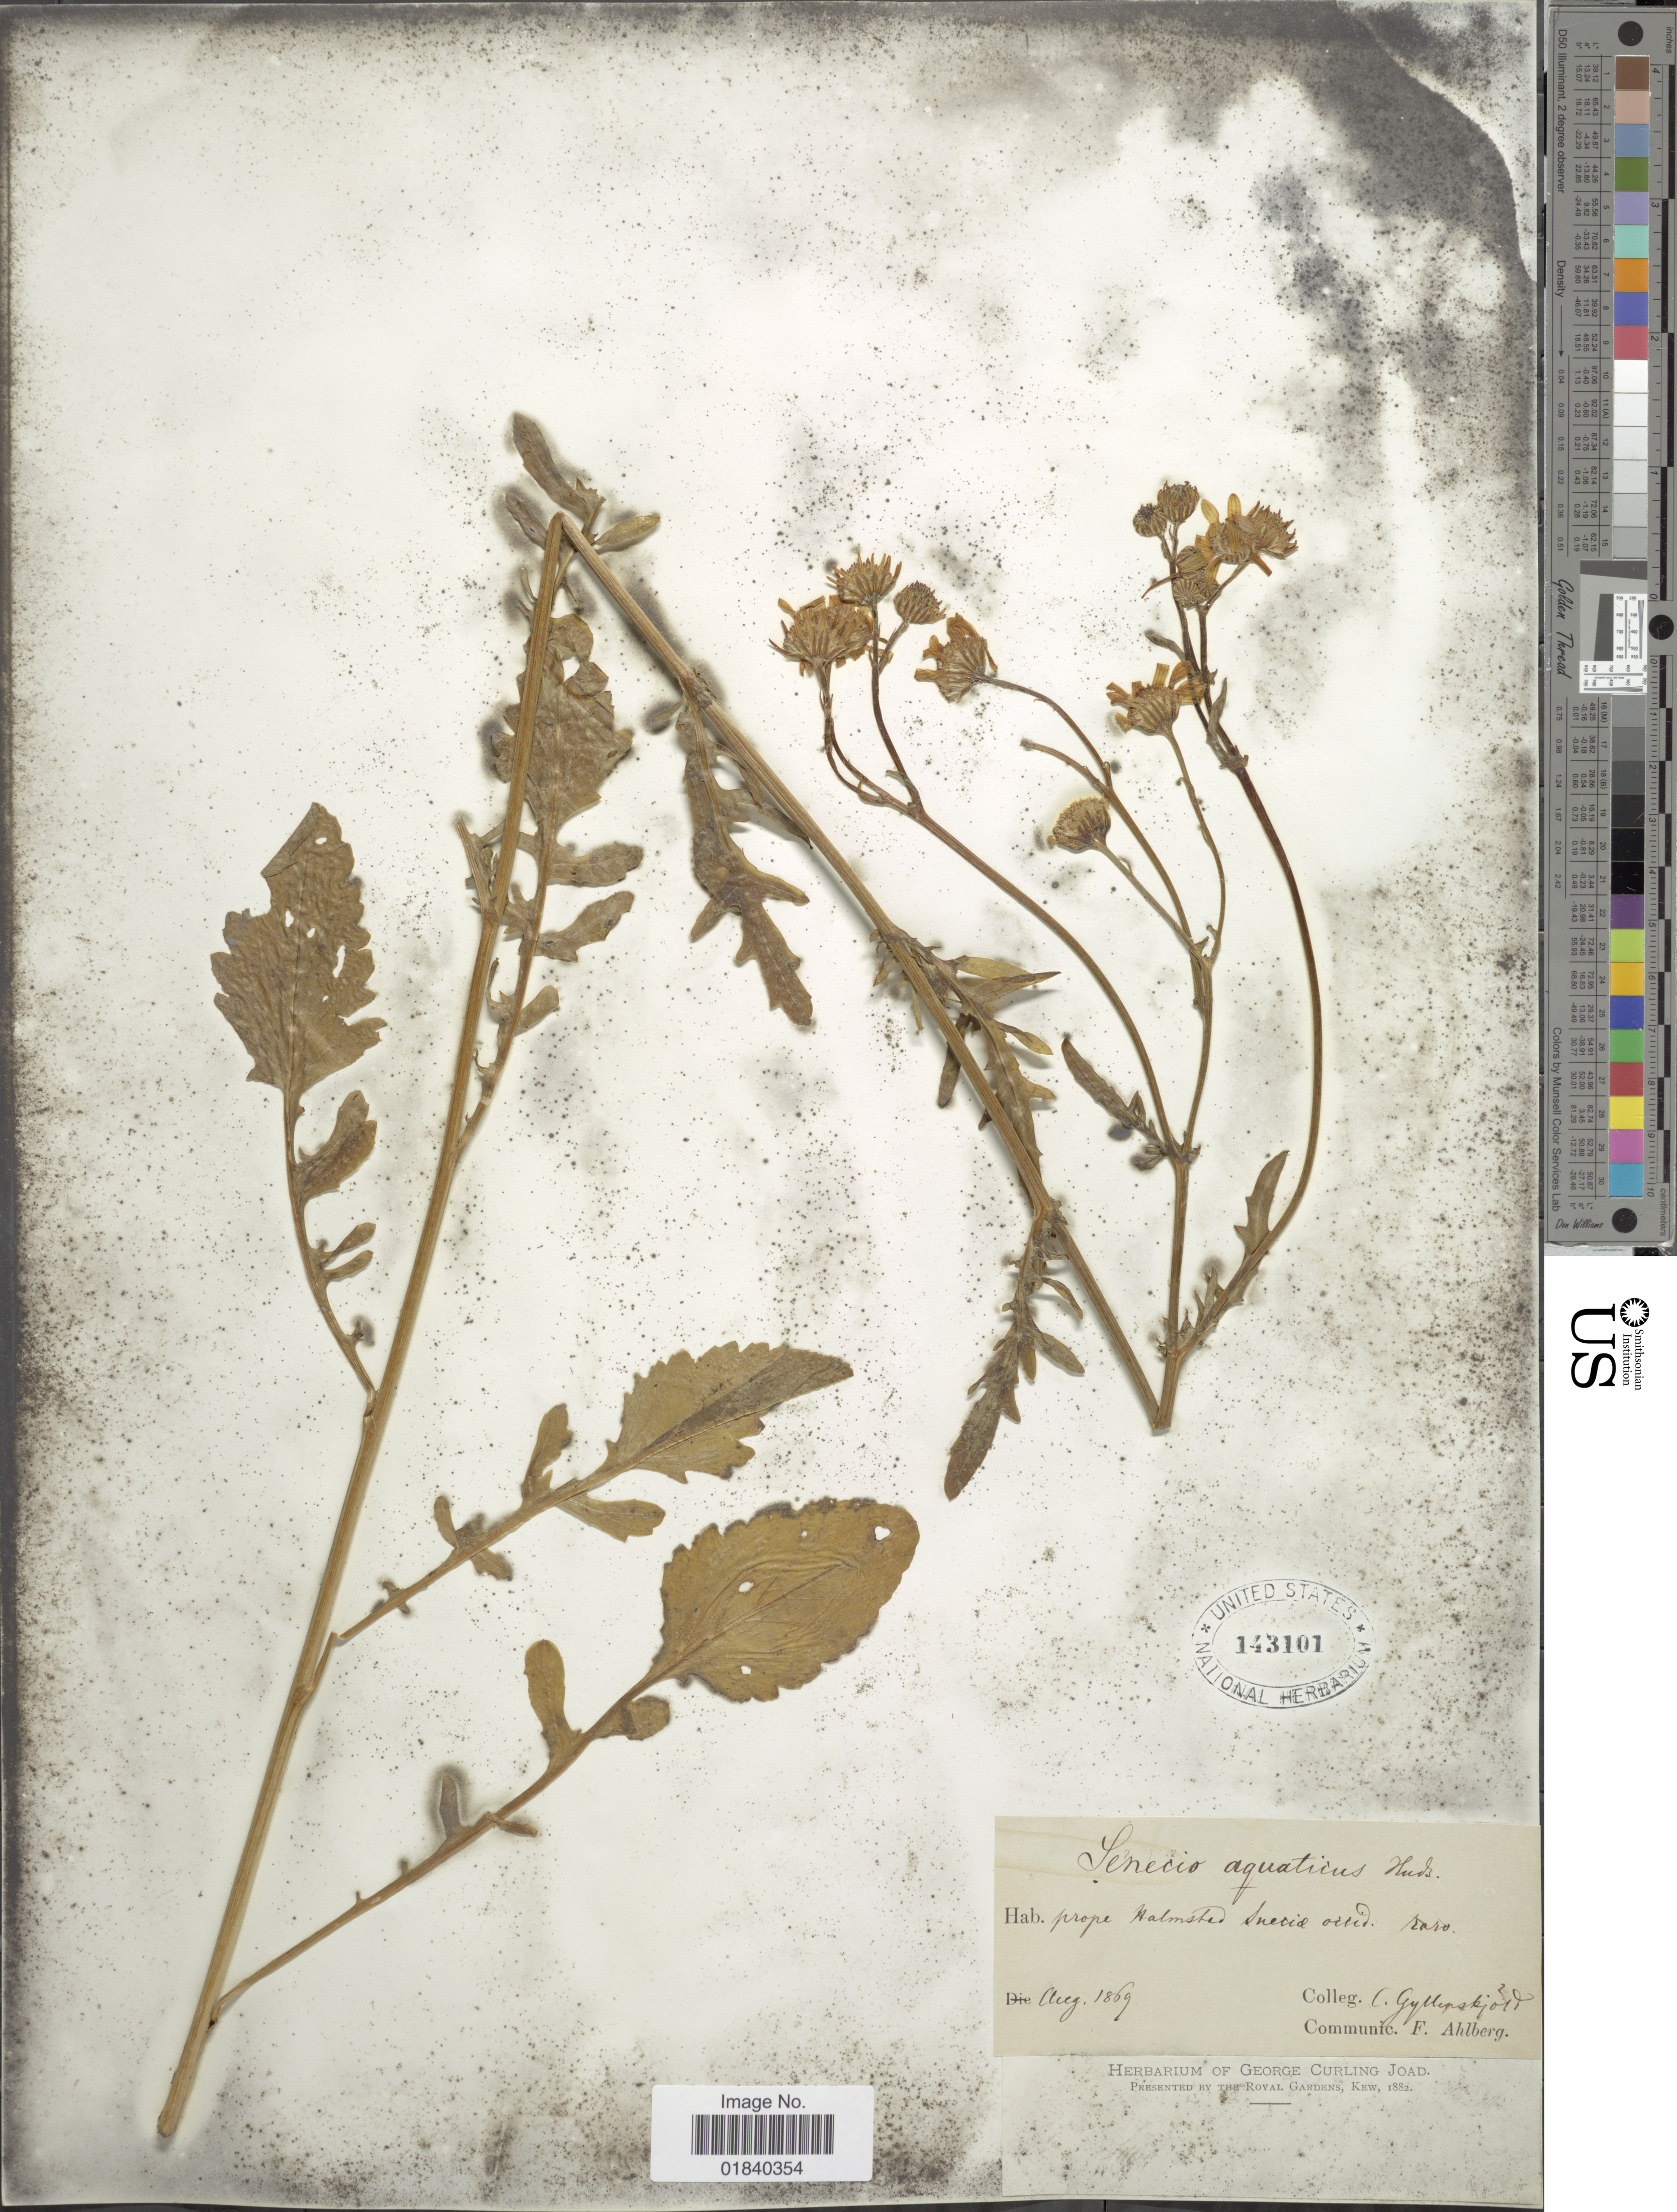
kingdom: Plantae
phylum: Tracheophyta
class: Magnoliopsida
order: Asterales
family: Asteraceae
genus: Senecio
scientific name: Senecio aquaticus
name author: Huds.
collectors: Gyllenskjord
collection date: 1869-08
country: Sweden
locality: Prope Halmstad Suecia occid.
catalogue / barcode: US 143101